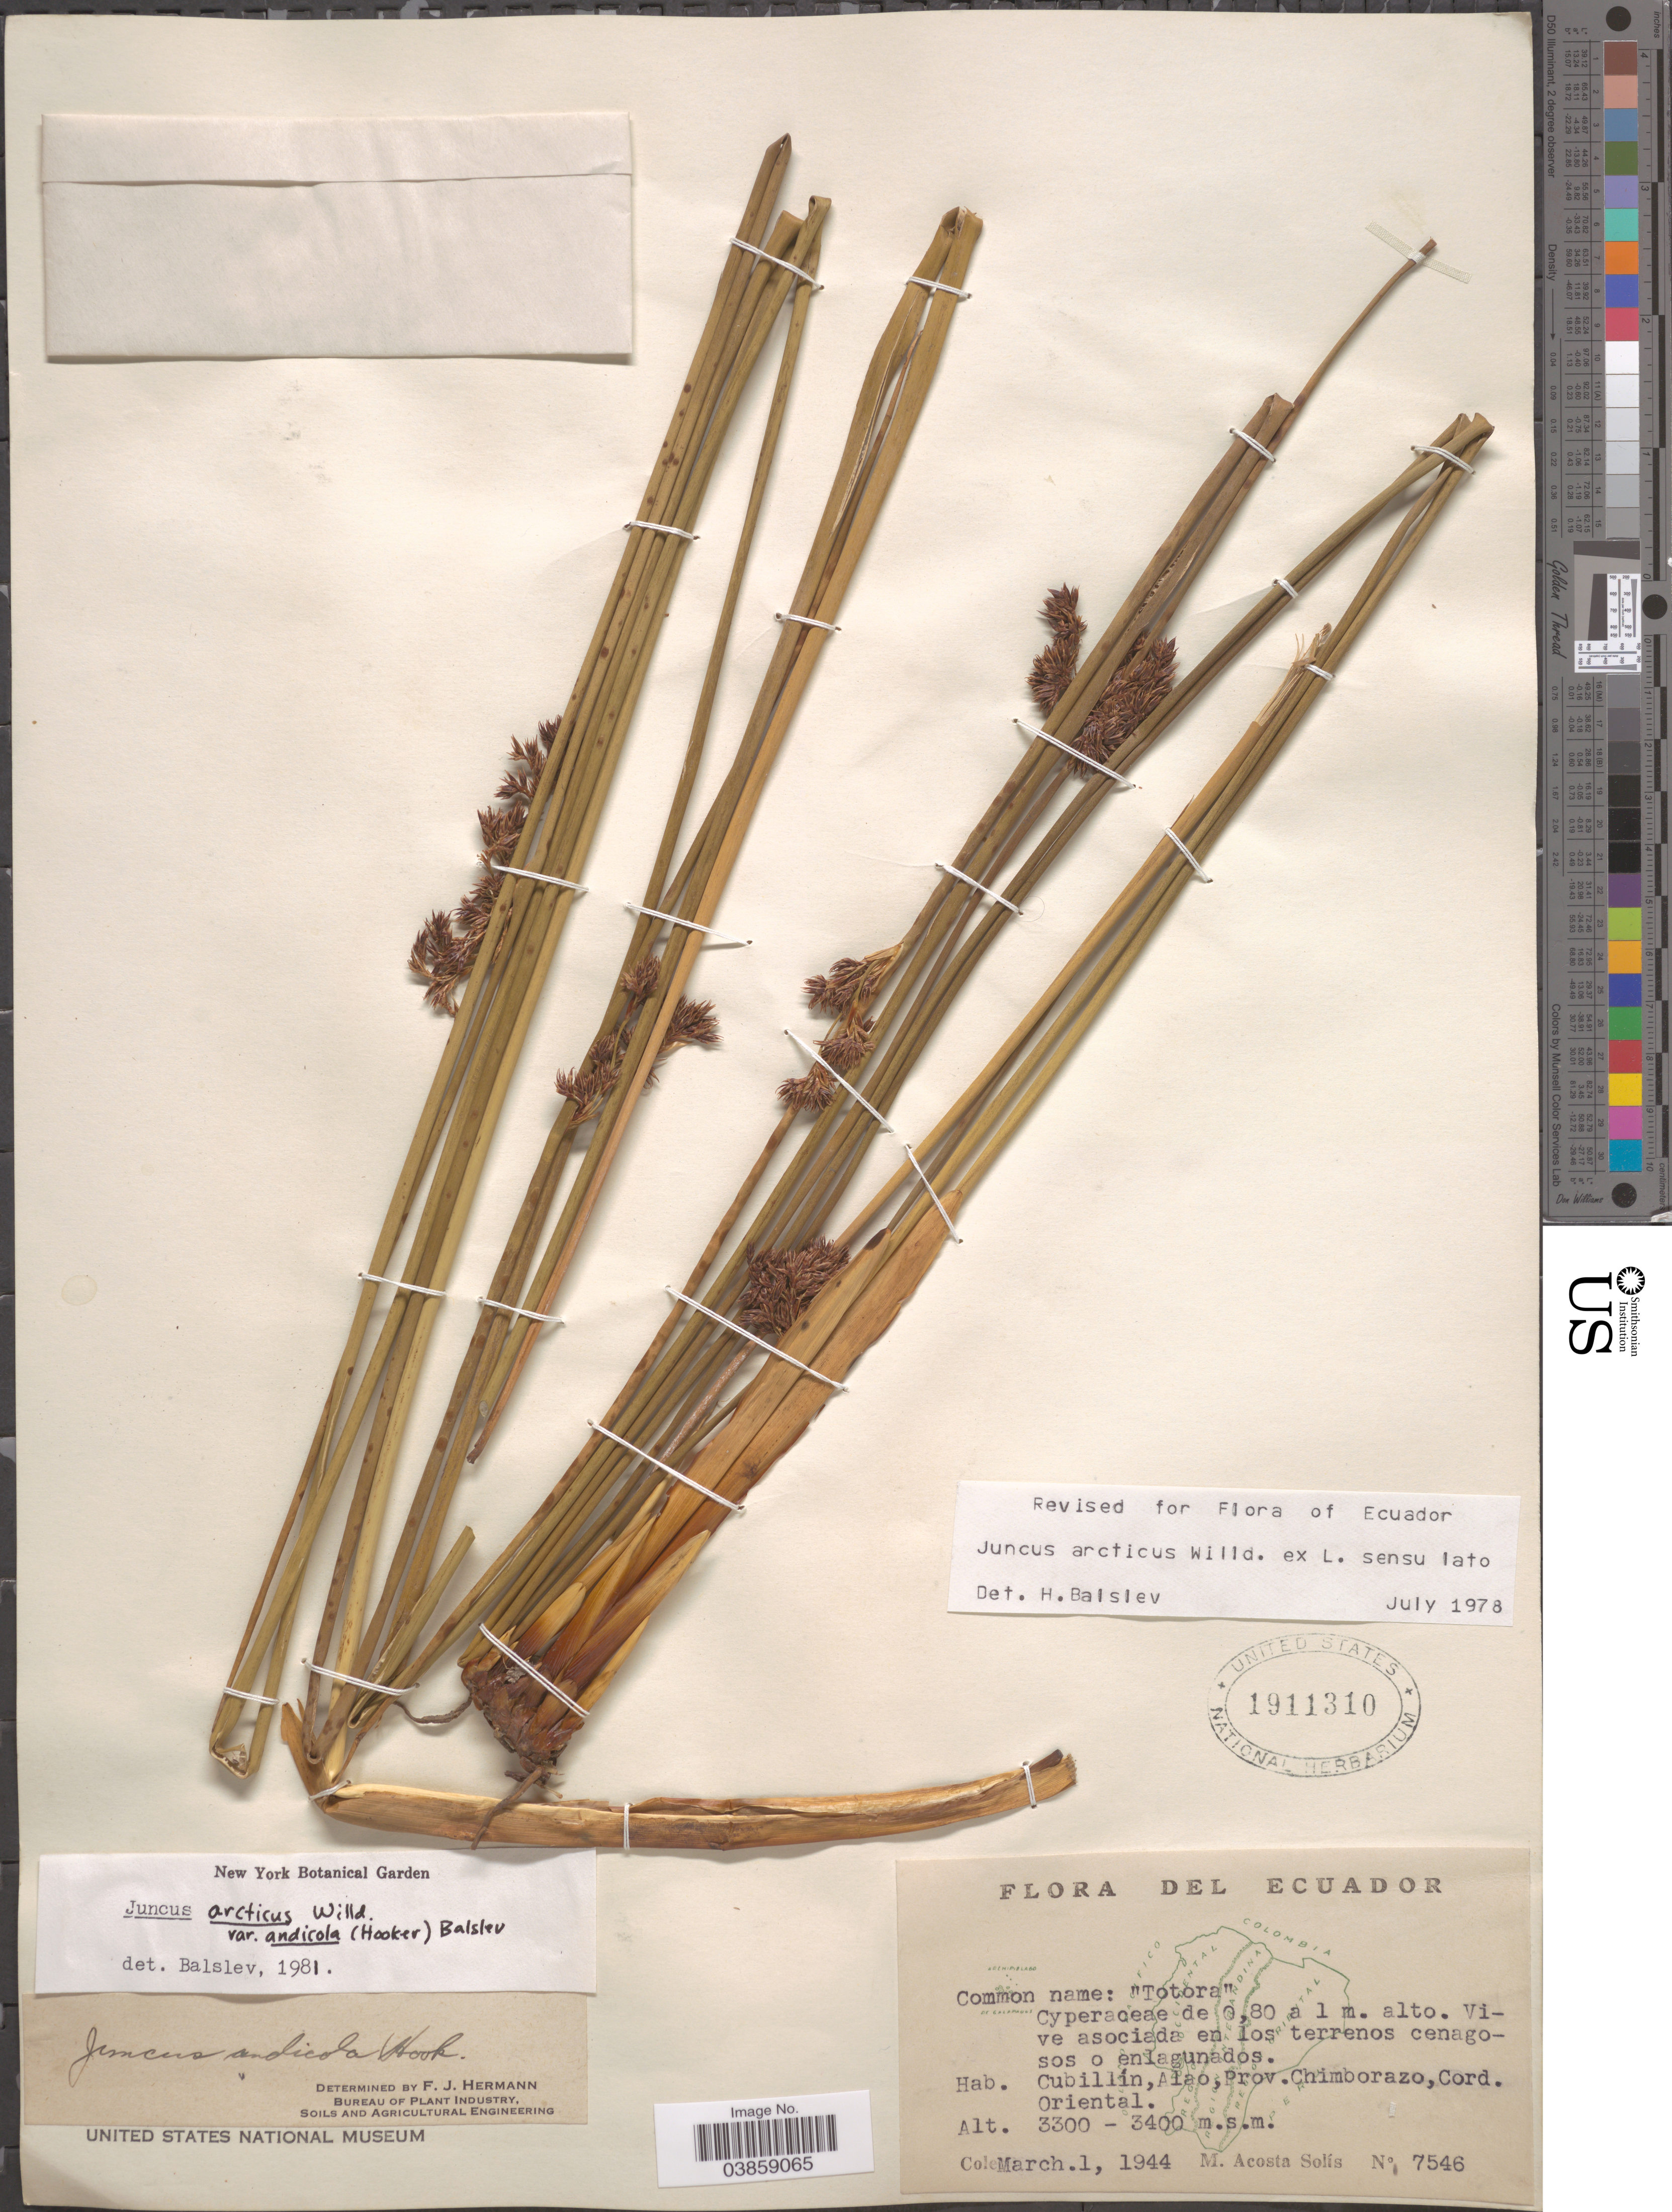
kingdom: Plantae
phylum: Tracheophyta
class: Liliopsida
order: Poales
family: Juncaceae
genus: Juncus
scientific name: Juncus arcticus var. andicola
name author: (Hook.) Balslev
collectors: M. Acosta Solis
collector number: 7546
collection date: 1944-03-01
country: Ecuador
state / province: Chimborazo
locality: Cubillín, Alao, Cord. Oriental.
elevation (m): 3300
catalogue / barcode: US 1911310